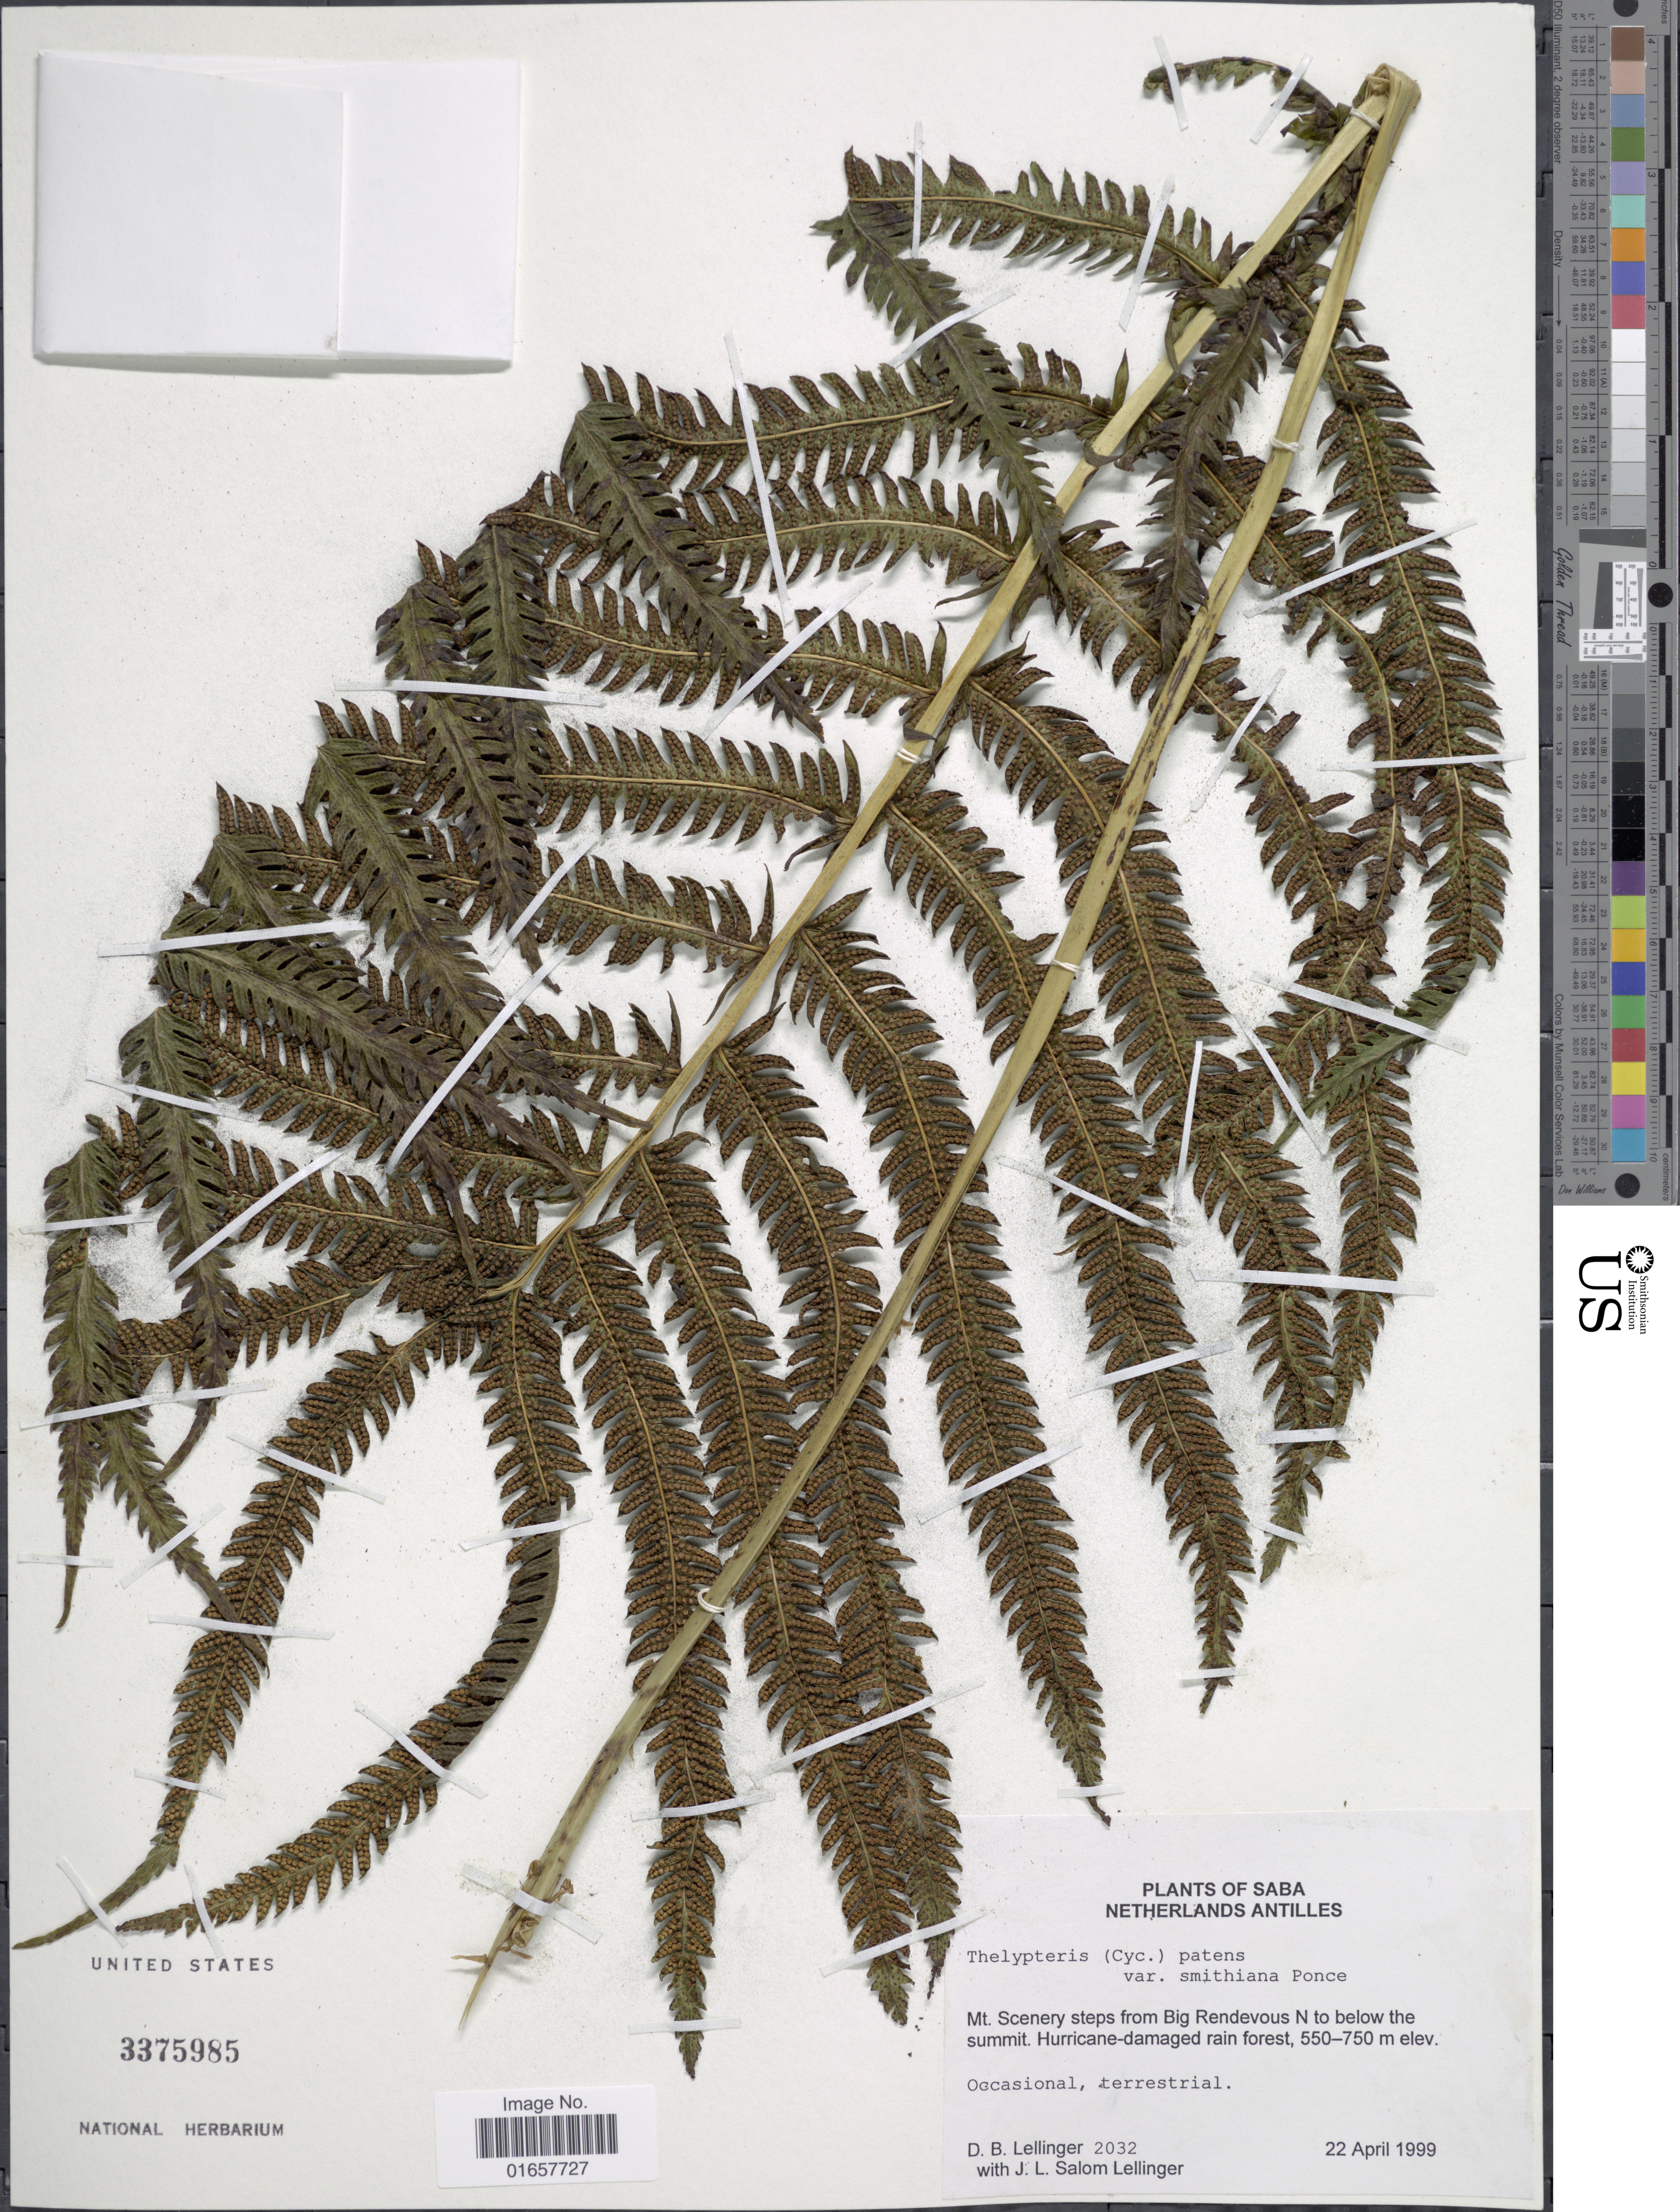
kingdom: Plantae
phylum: Tracheophyta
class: Polypodiopsida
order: Polypodiales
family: Thelypteridaceae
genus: Christella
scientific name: Christella hispidula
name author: (Decne.) Holttum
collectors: D. B. Lellinger & J. Salom Lellinger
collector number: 2032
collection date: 1999-04-22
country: Netherlands Antilles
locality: Saba, Mt. Scenery steps from Big Rendevous N to below the summit. Hurricane-damaged rain forest.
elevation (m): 550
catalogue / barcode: US 3375985